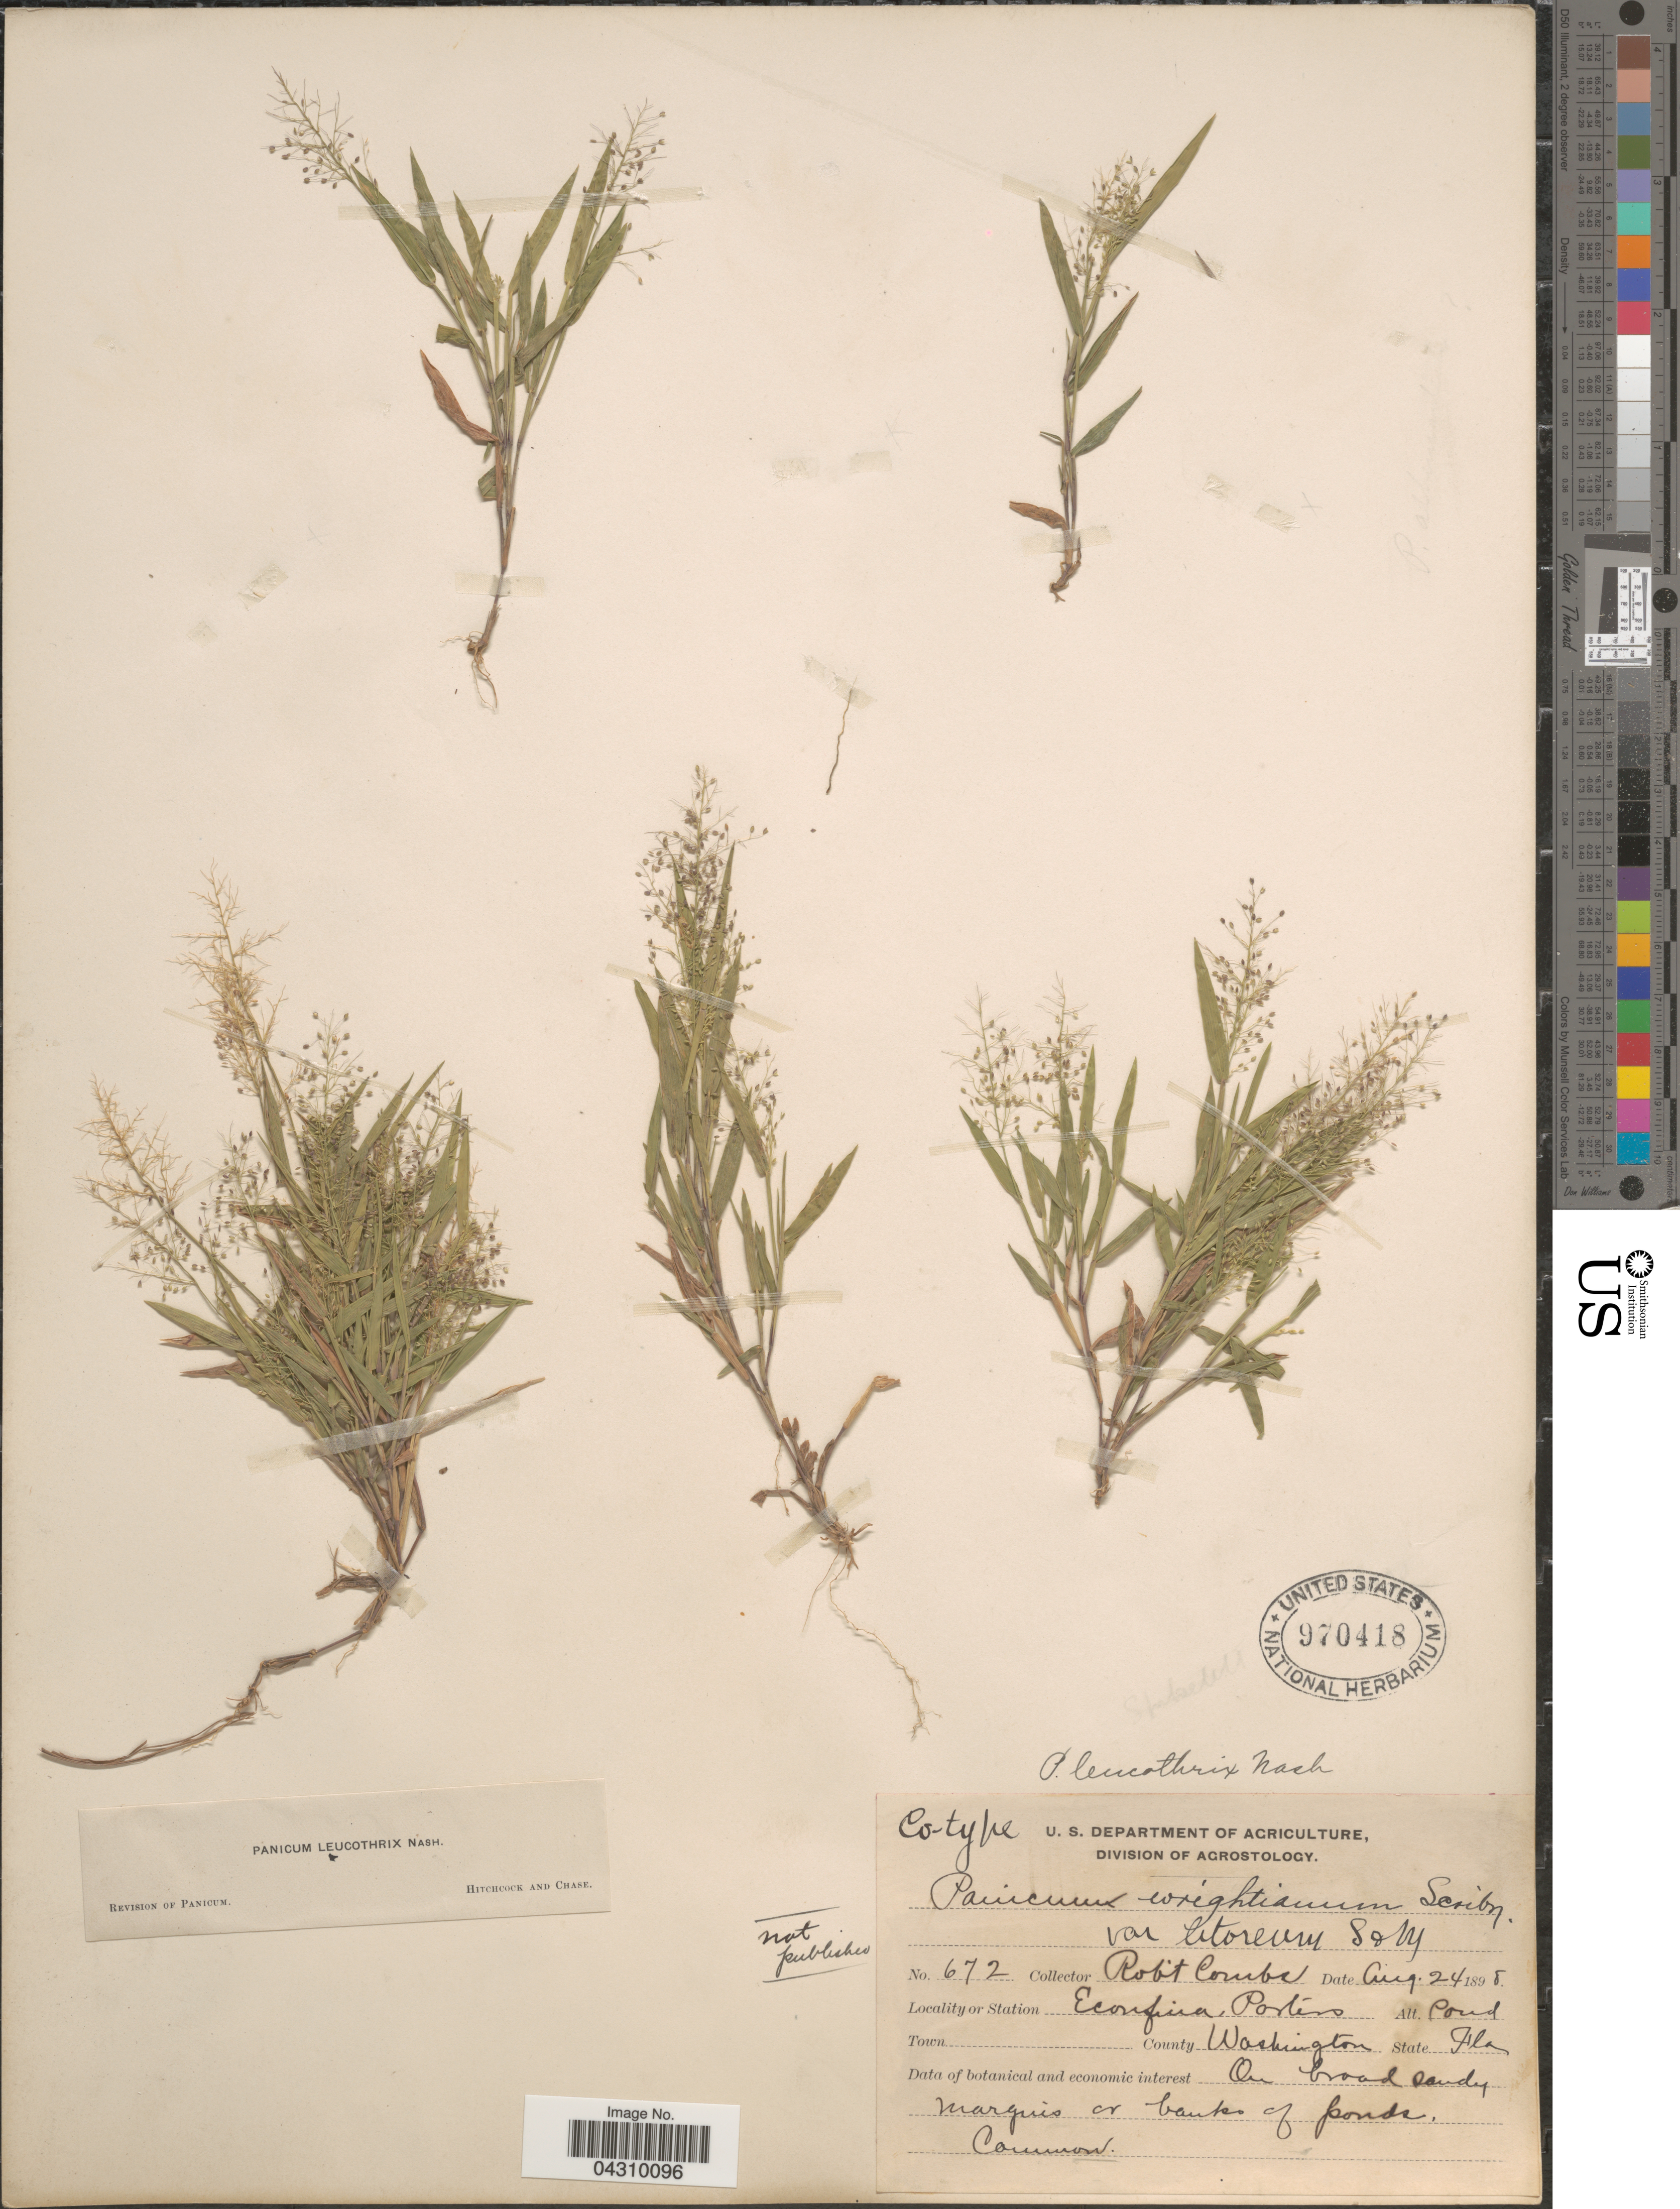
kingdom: Plantae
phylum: Tracheophyta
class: Liliopsida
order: Poales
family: Poaceae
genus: Dichanthelium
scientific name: Dichanthelium acuminatum var. acuminatum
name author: (Sw.) Gould & C.A. Clark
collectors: R. Combs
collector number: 672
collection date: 1898-08-24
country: United States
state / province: Florida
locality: Econfina, Porters. County Washington.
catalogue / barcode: US 970418